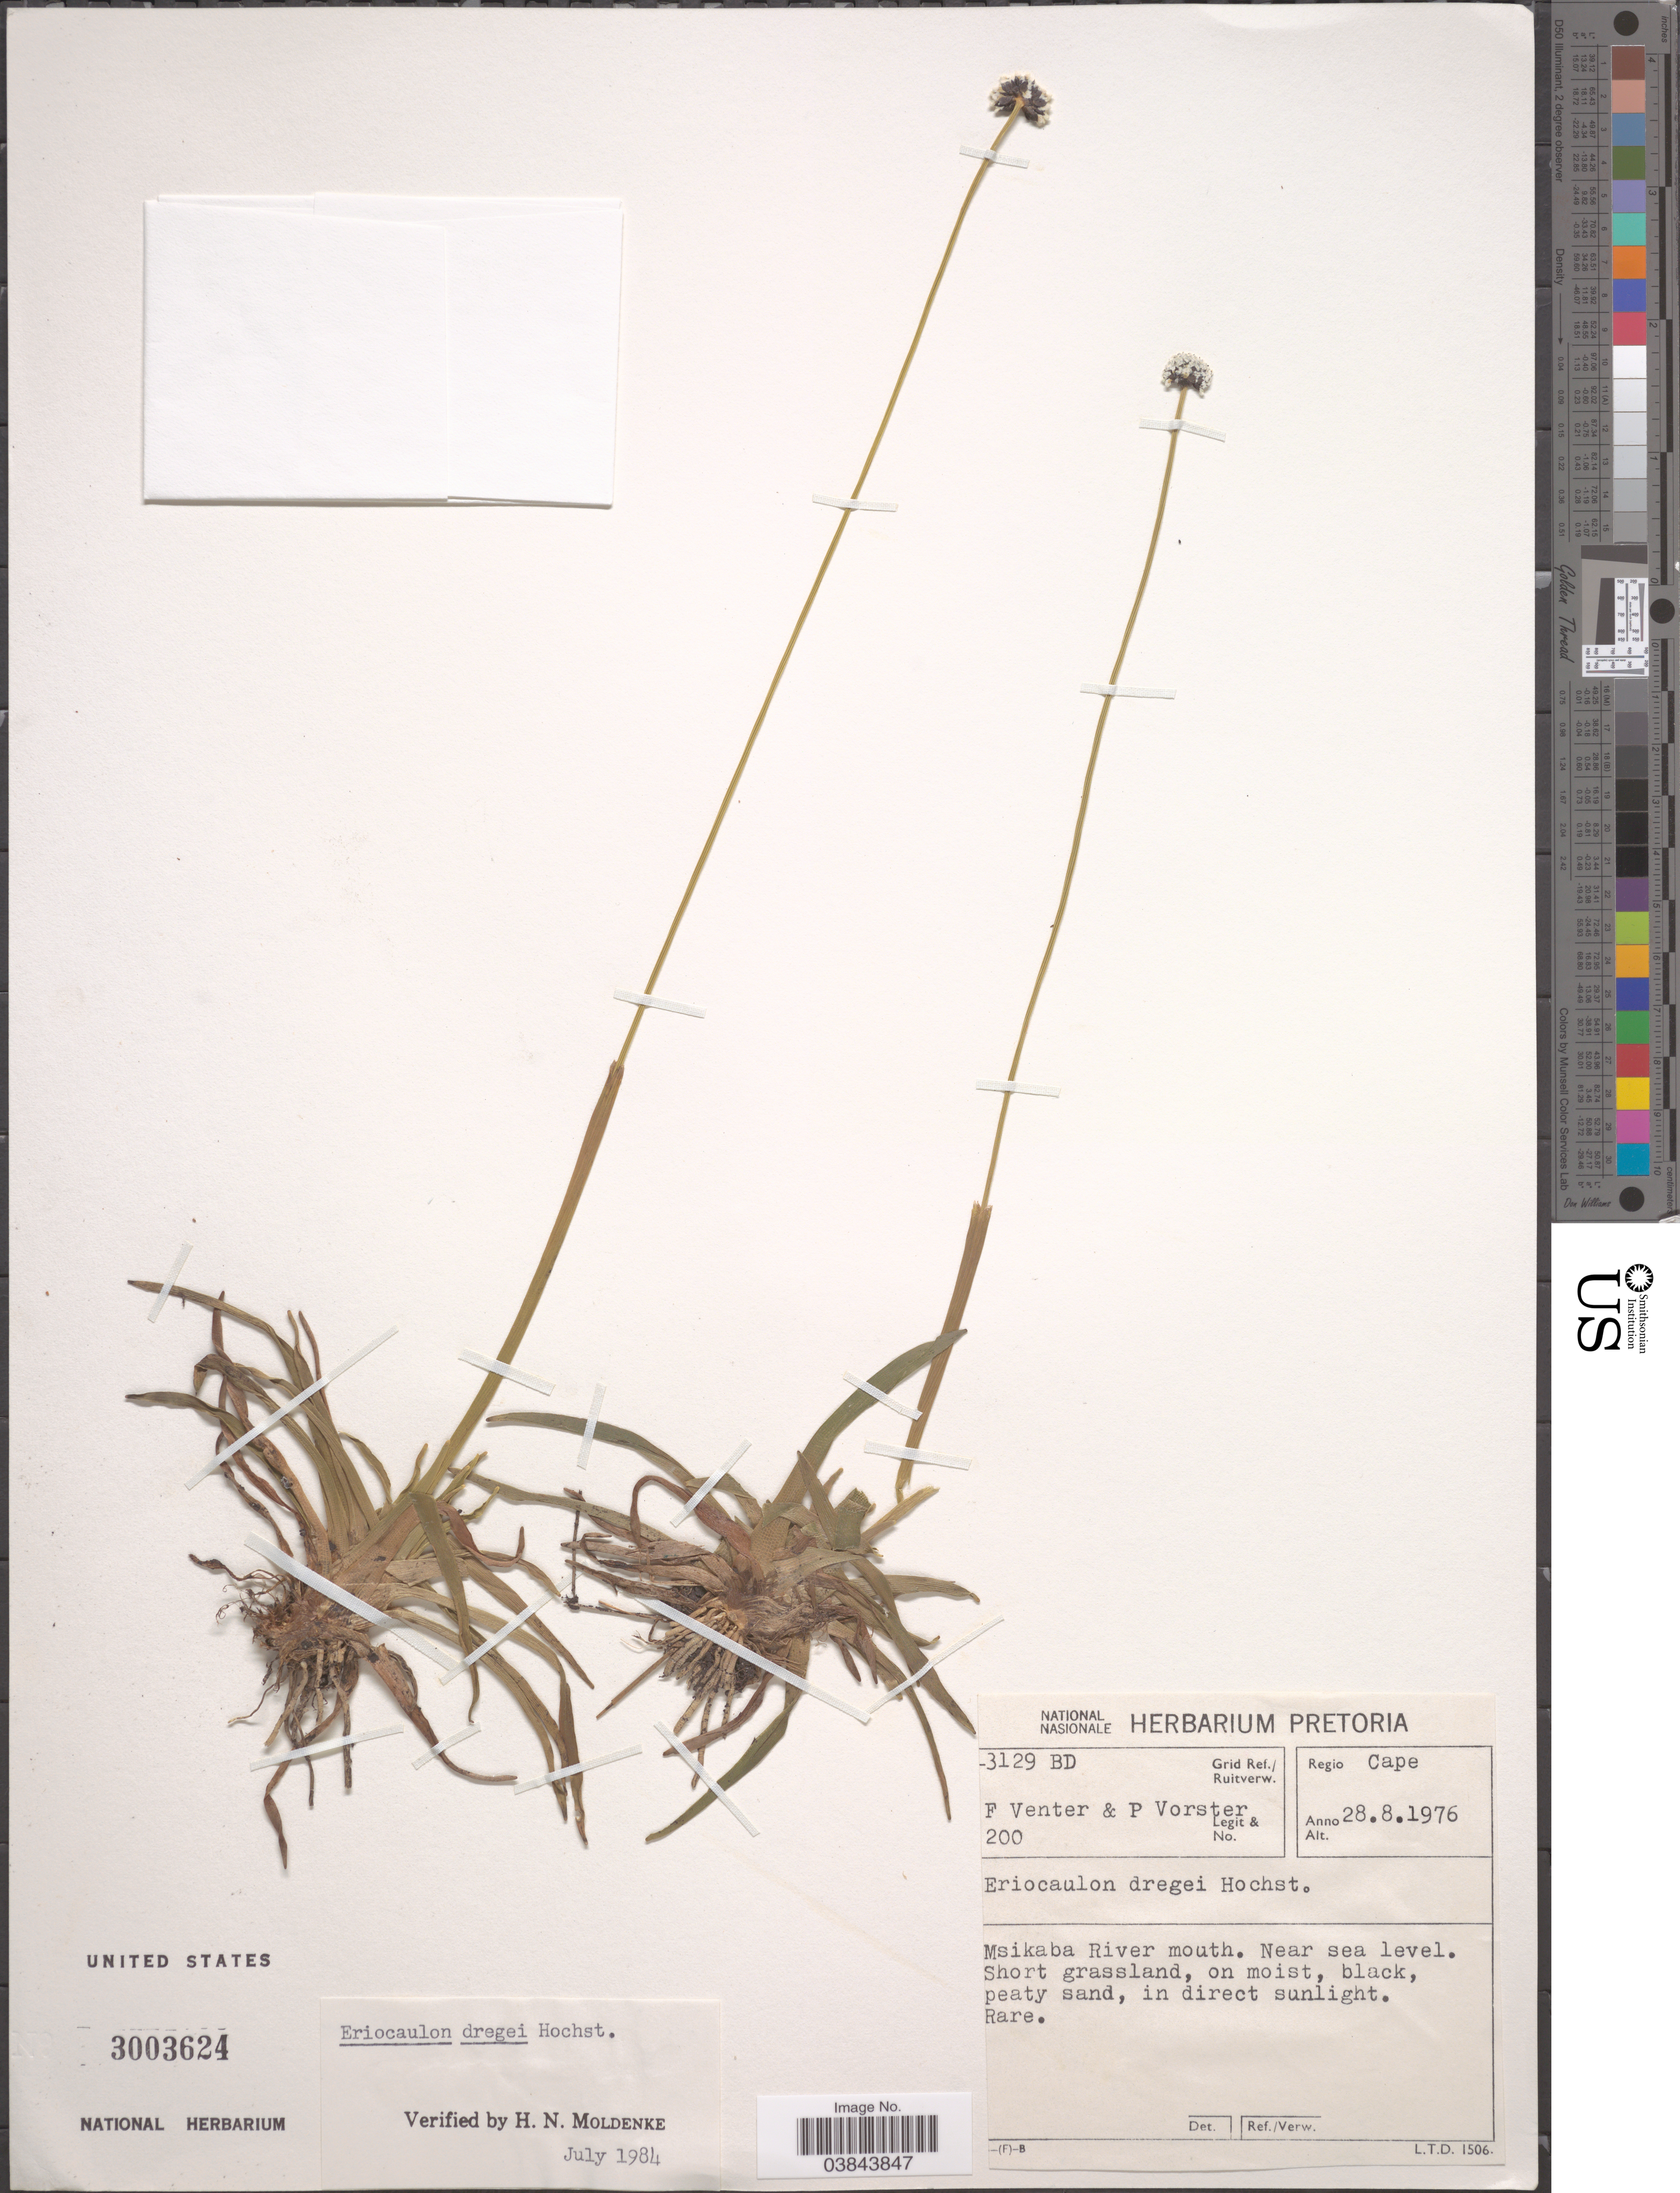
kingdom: Plantae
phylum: Tracheophyta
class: Liliopsida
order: Poales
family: Eriocaulaceae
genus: Eriocaulon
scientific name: Eriocaulon dregei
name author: Hochst.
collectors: F. Venter & P. Vorster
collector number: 200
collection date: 1976-08-28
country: South Africa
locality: Grid Ref./Ruitverw. -3129 BD. Regio Cape. Msikaba River mouth.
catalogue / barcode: US 3003624